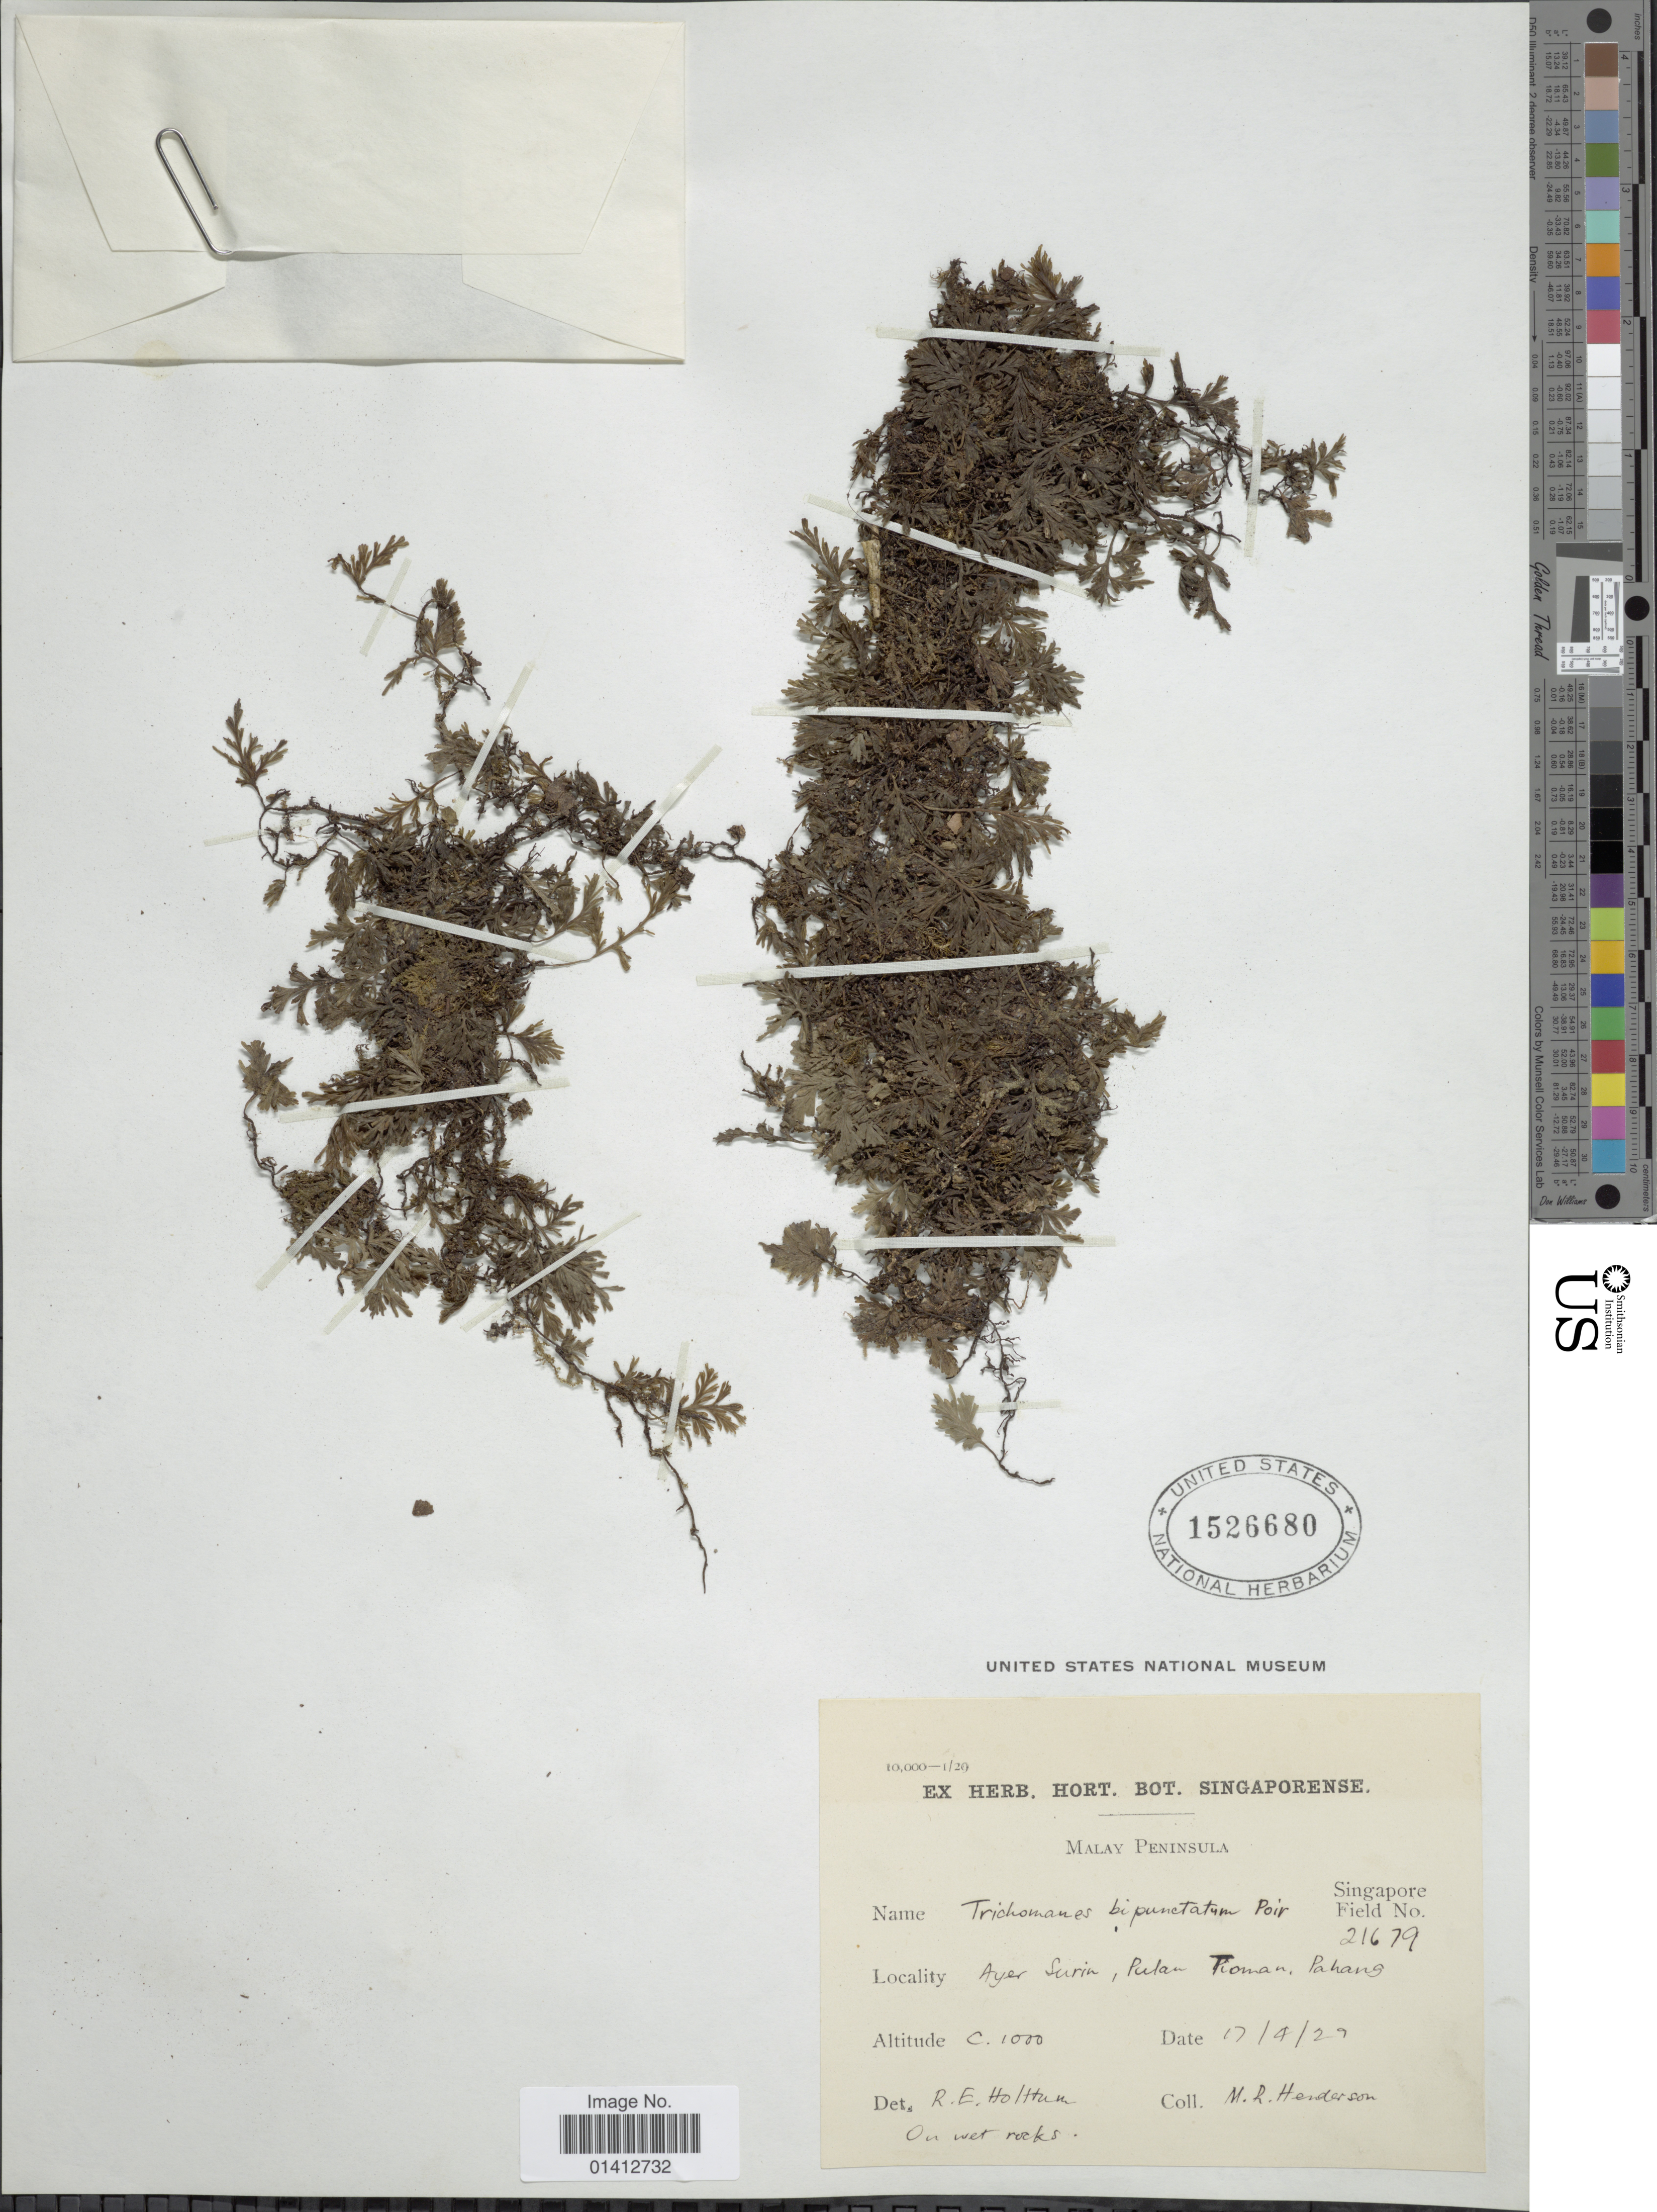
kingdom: Plantae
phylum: Tracheophyta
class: Polypodiopsida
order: Hymenophyllales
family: Hymenophyllaceae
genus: Crepidomanes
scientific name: Crepidomanes bipunctatum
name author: (Poir.) Copel.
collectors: M. Henderson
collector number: Singapore Field 21679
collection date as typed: Transcribed d/m/y: 17/4/29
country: Malaysia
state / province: Pahang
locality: Malay Peninsula, Ayer Suria, Pulan Toman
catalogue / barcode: US 1526680